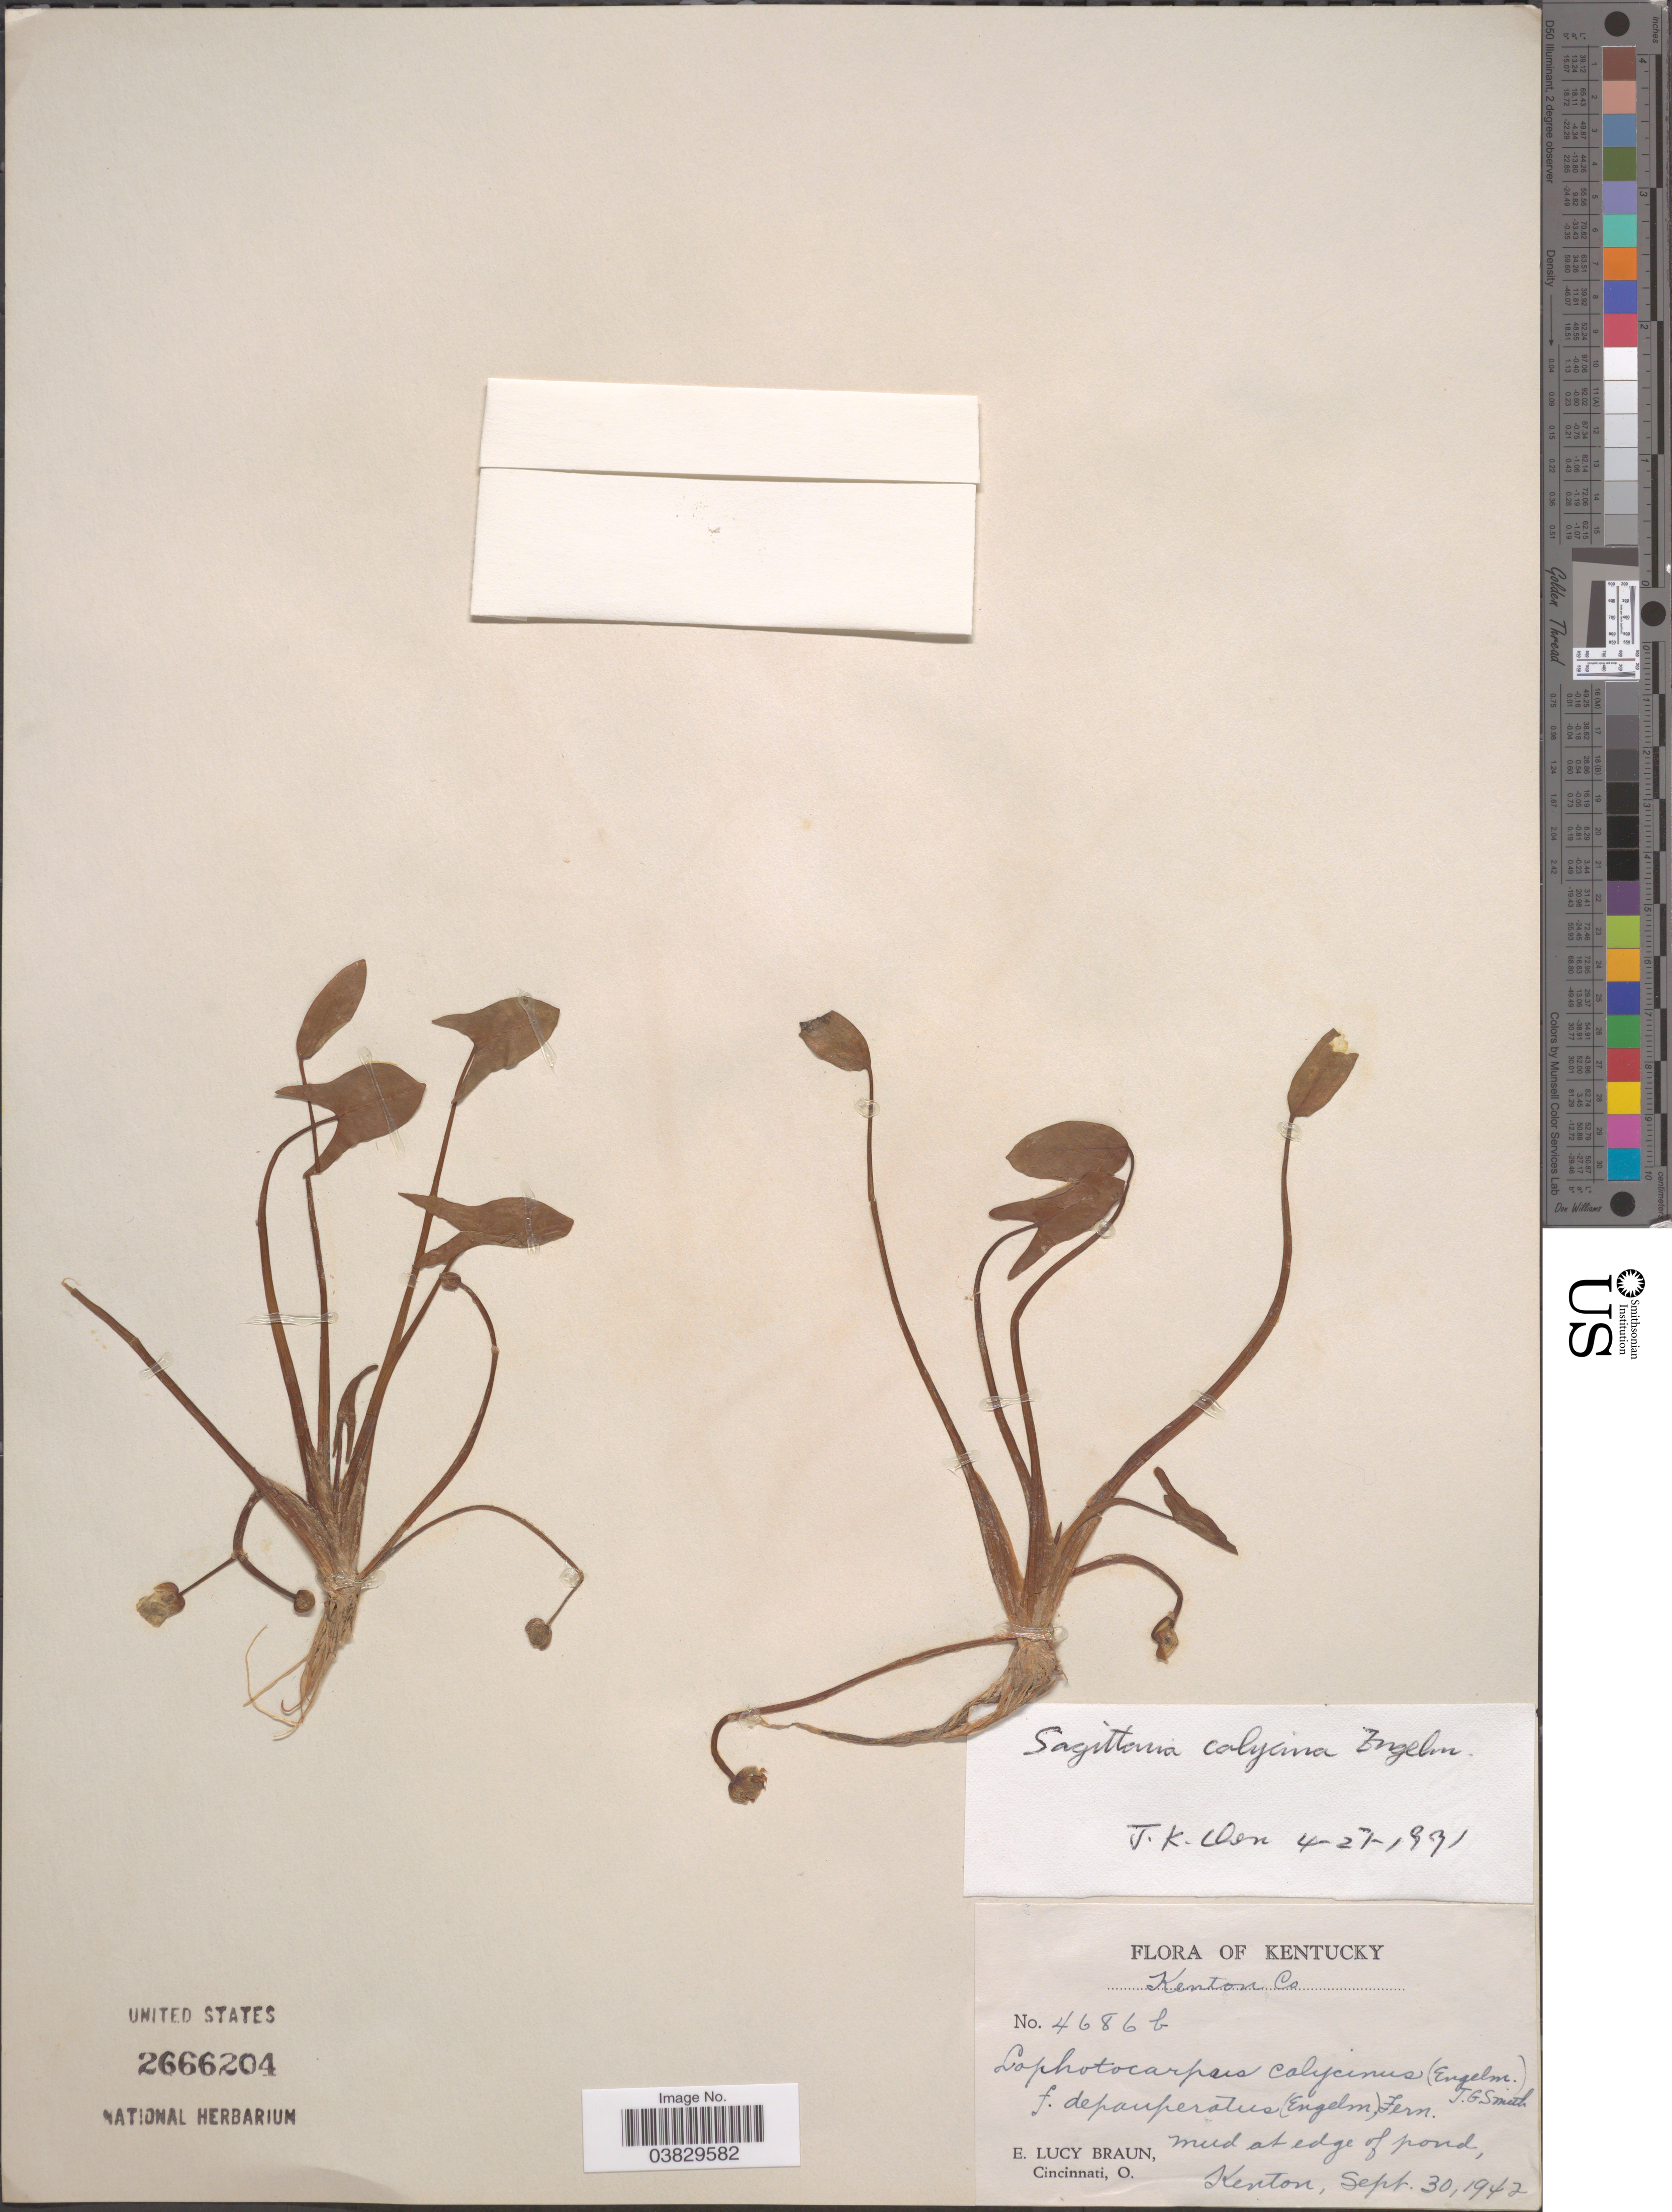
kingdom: Plantae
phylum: Tracheophyta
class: Liliopsida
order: Alismatales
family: Alismataceae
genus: Sagittaria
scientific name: Sagittaria calycina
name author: Engelm.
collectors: E. L. Braun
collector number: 4686b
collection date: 1942-09-30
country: United States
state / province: Kentucky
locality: Kenton Co. Mud at edge of pond, Kenton.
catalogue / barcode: US 2666204